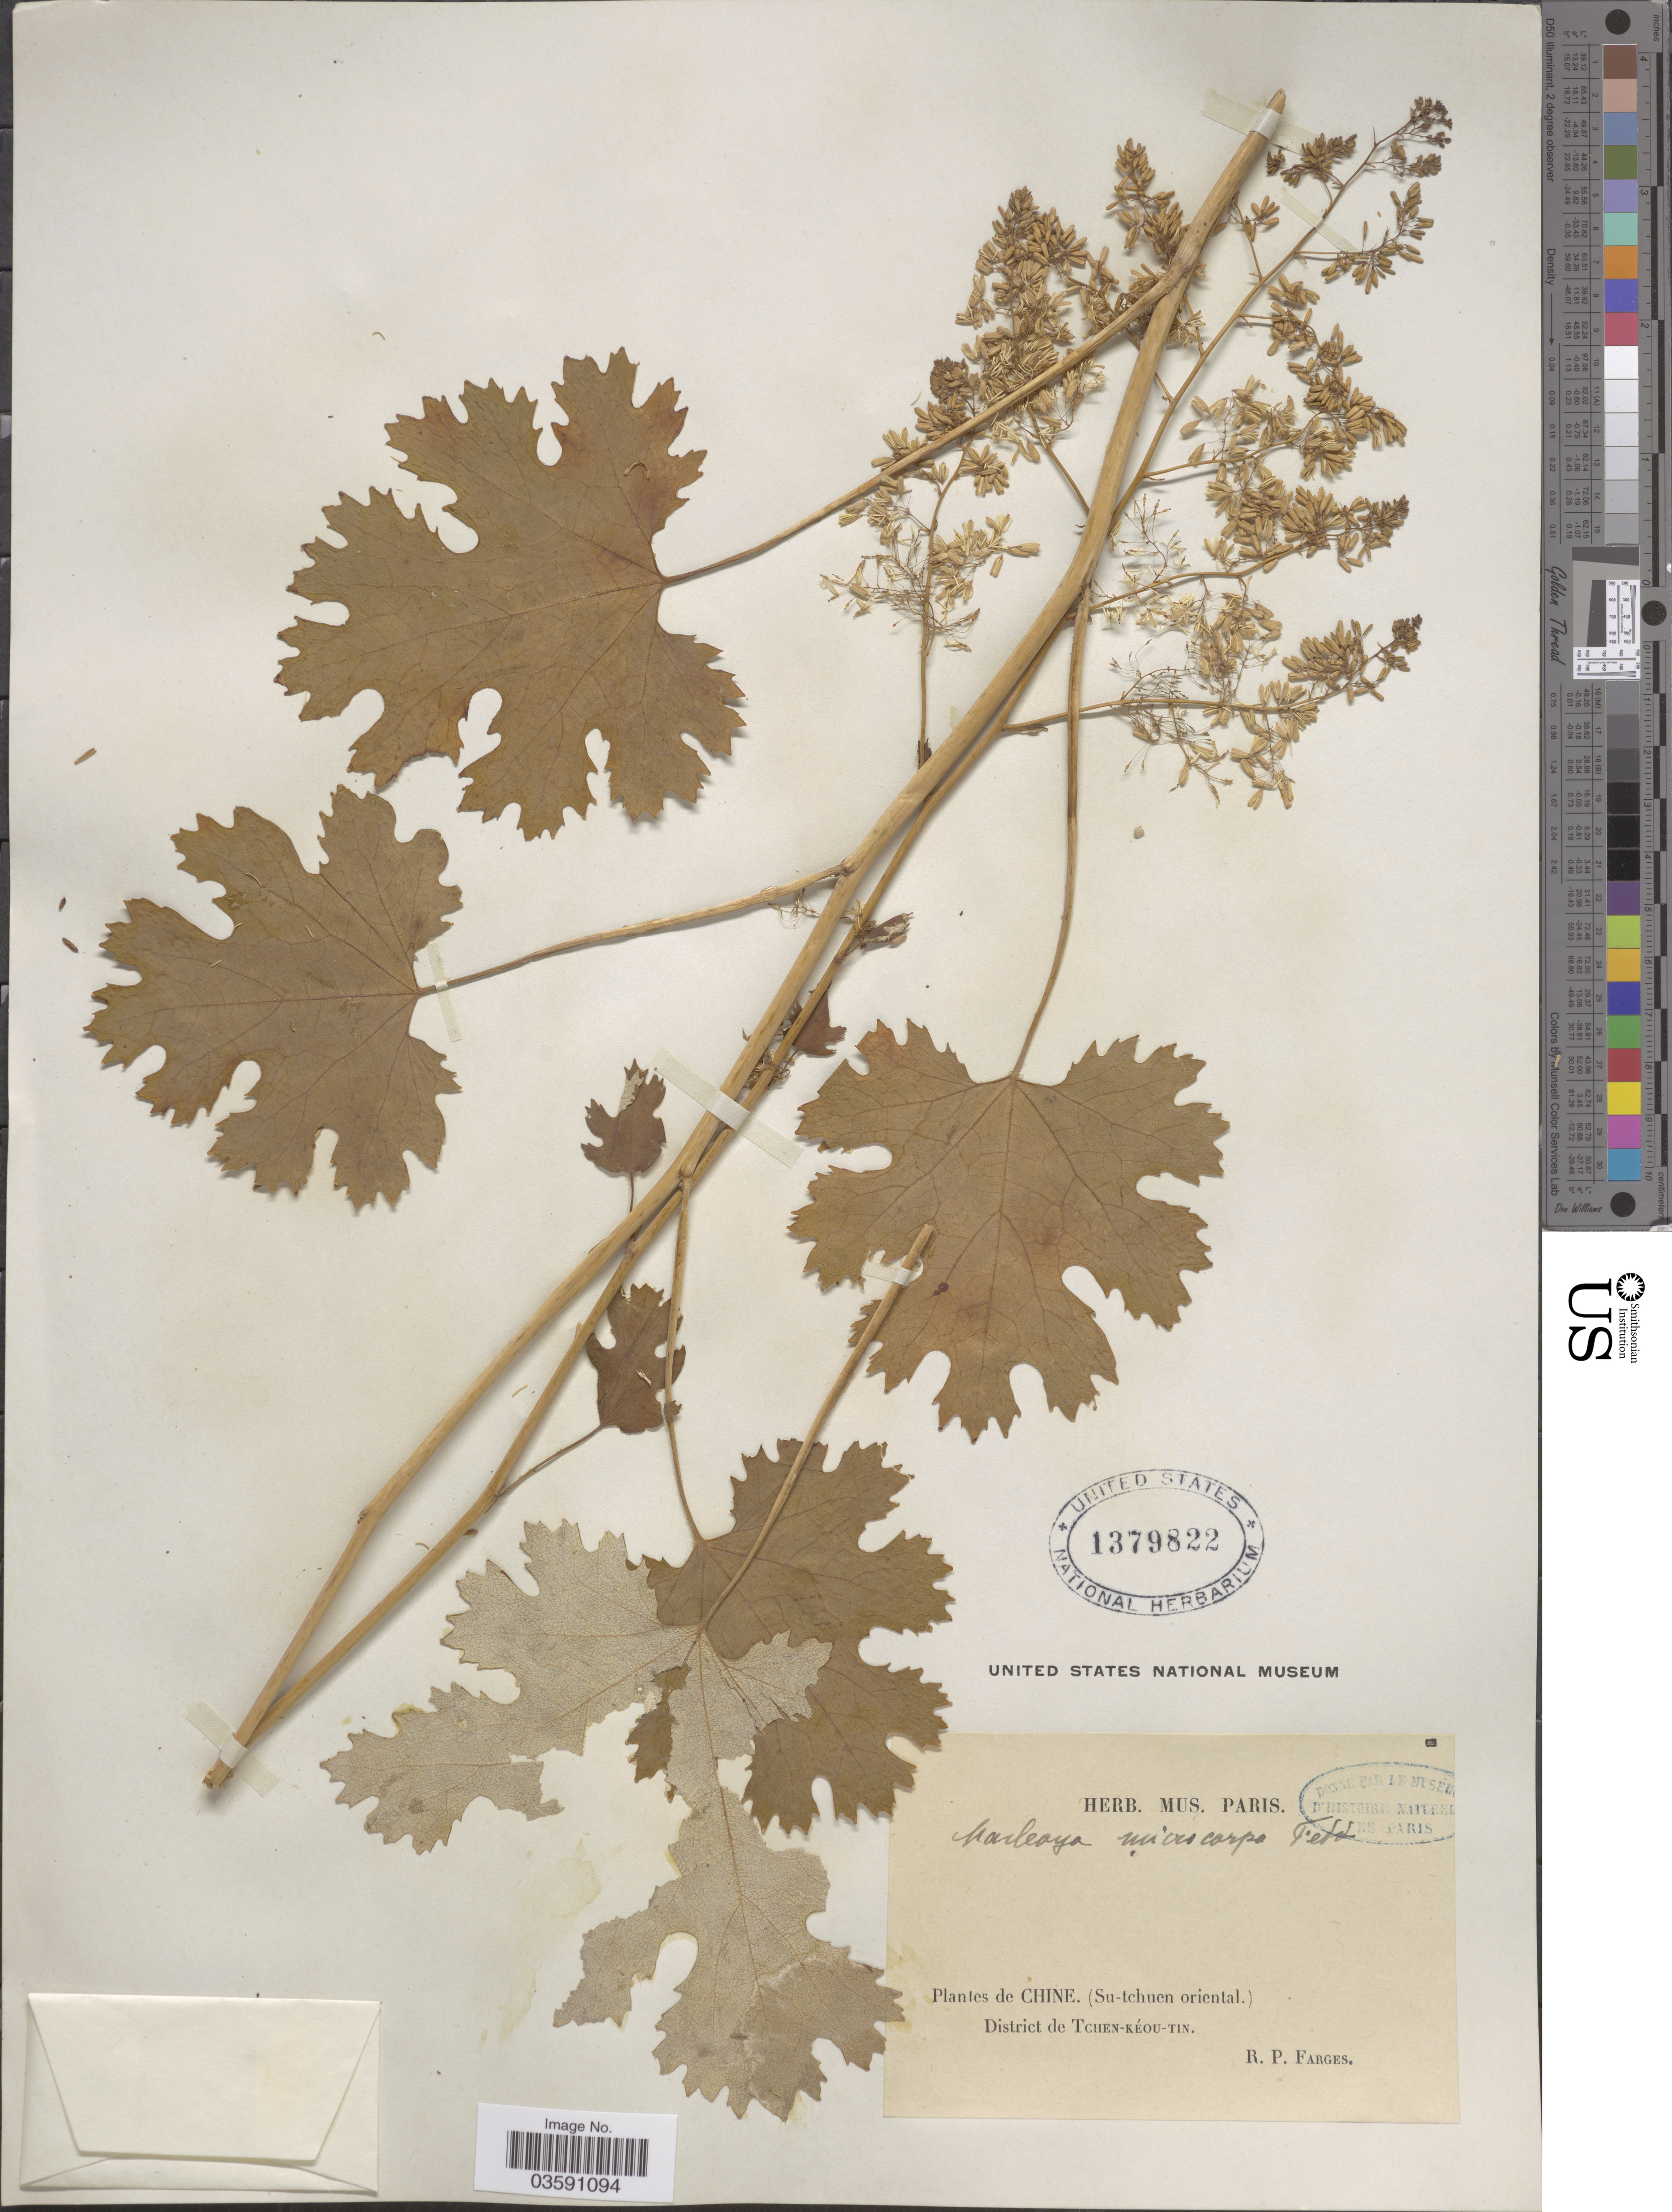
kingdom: Plantae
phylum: Tracheophyta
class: Magnoliopsida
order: Ranunculales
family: Papaveraceae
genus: Macleaya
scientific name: Macleaya microcarpa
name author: (Maxim.) Fedde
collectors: R. Farges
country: China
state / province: Sichuan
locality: (Su-tchuen oriental.) District de Tchen-Kéou-Tin.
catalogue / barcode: US 1379822